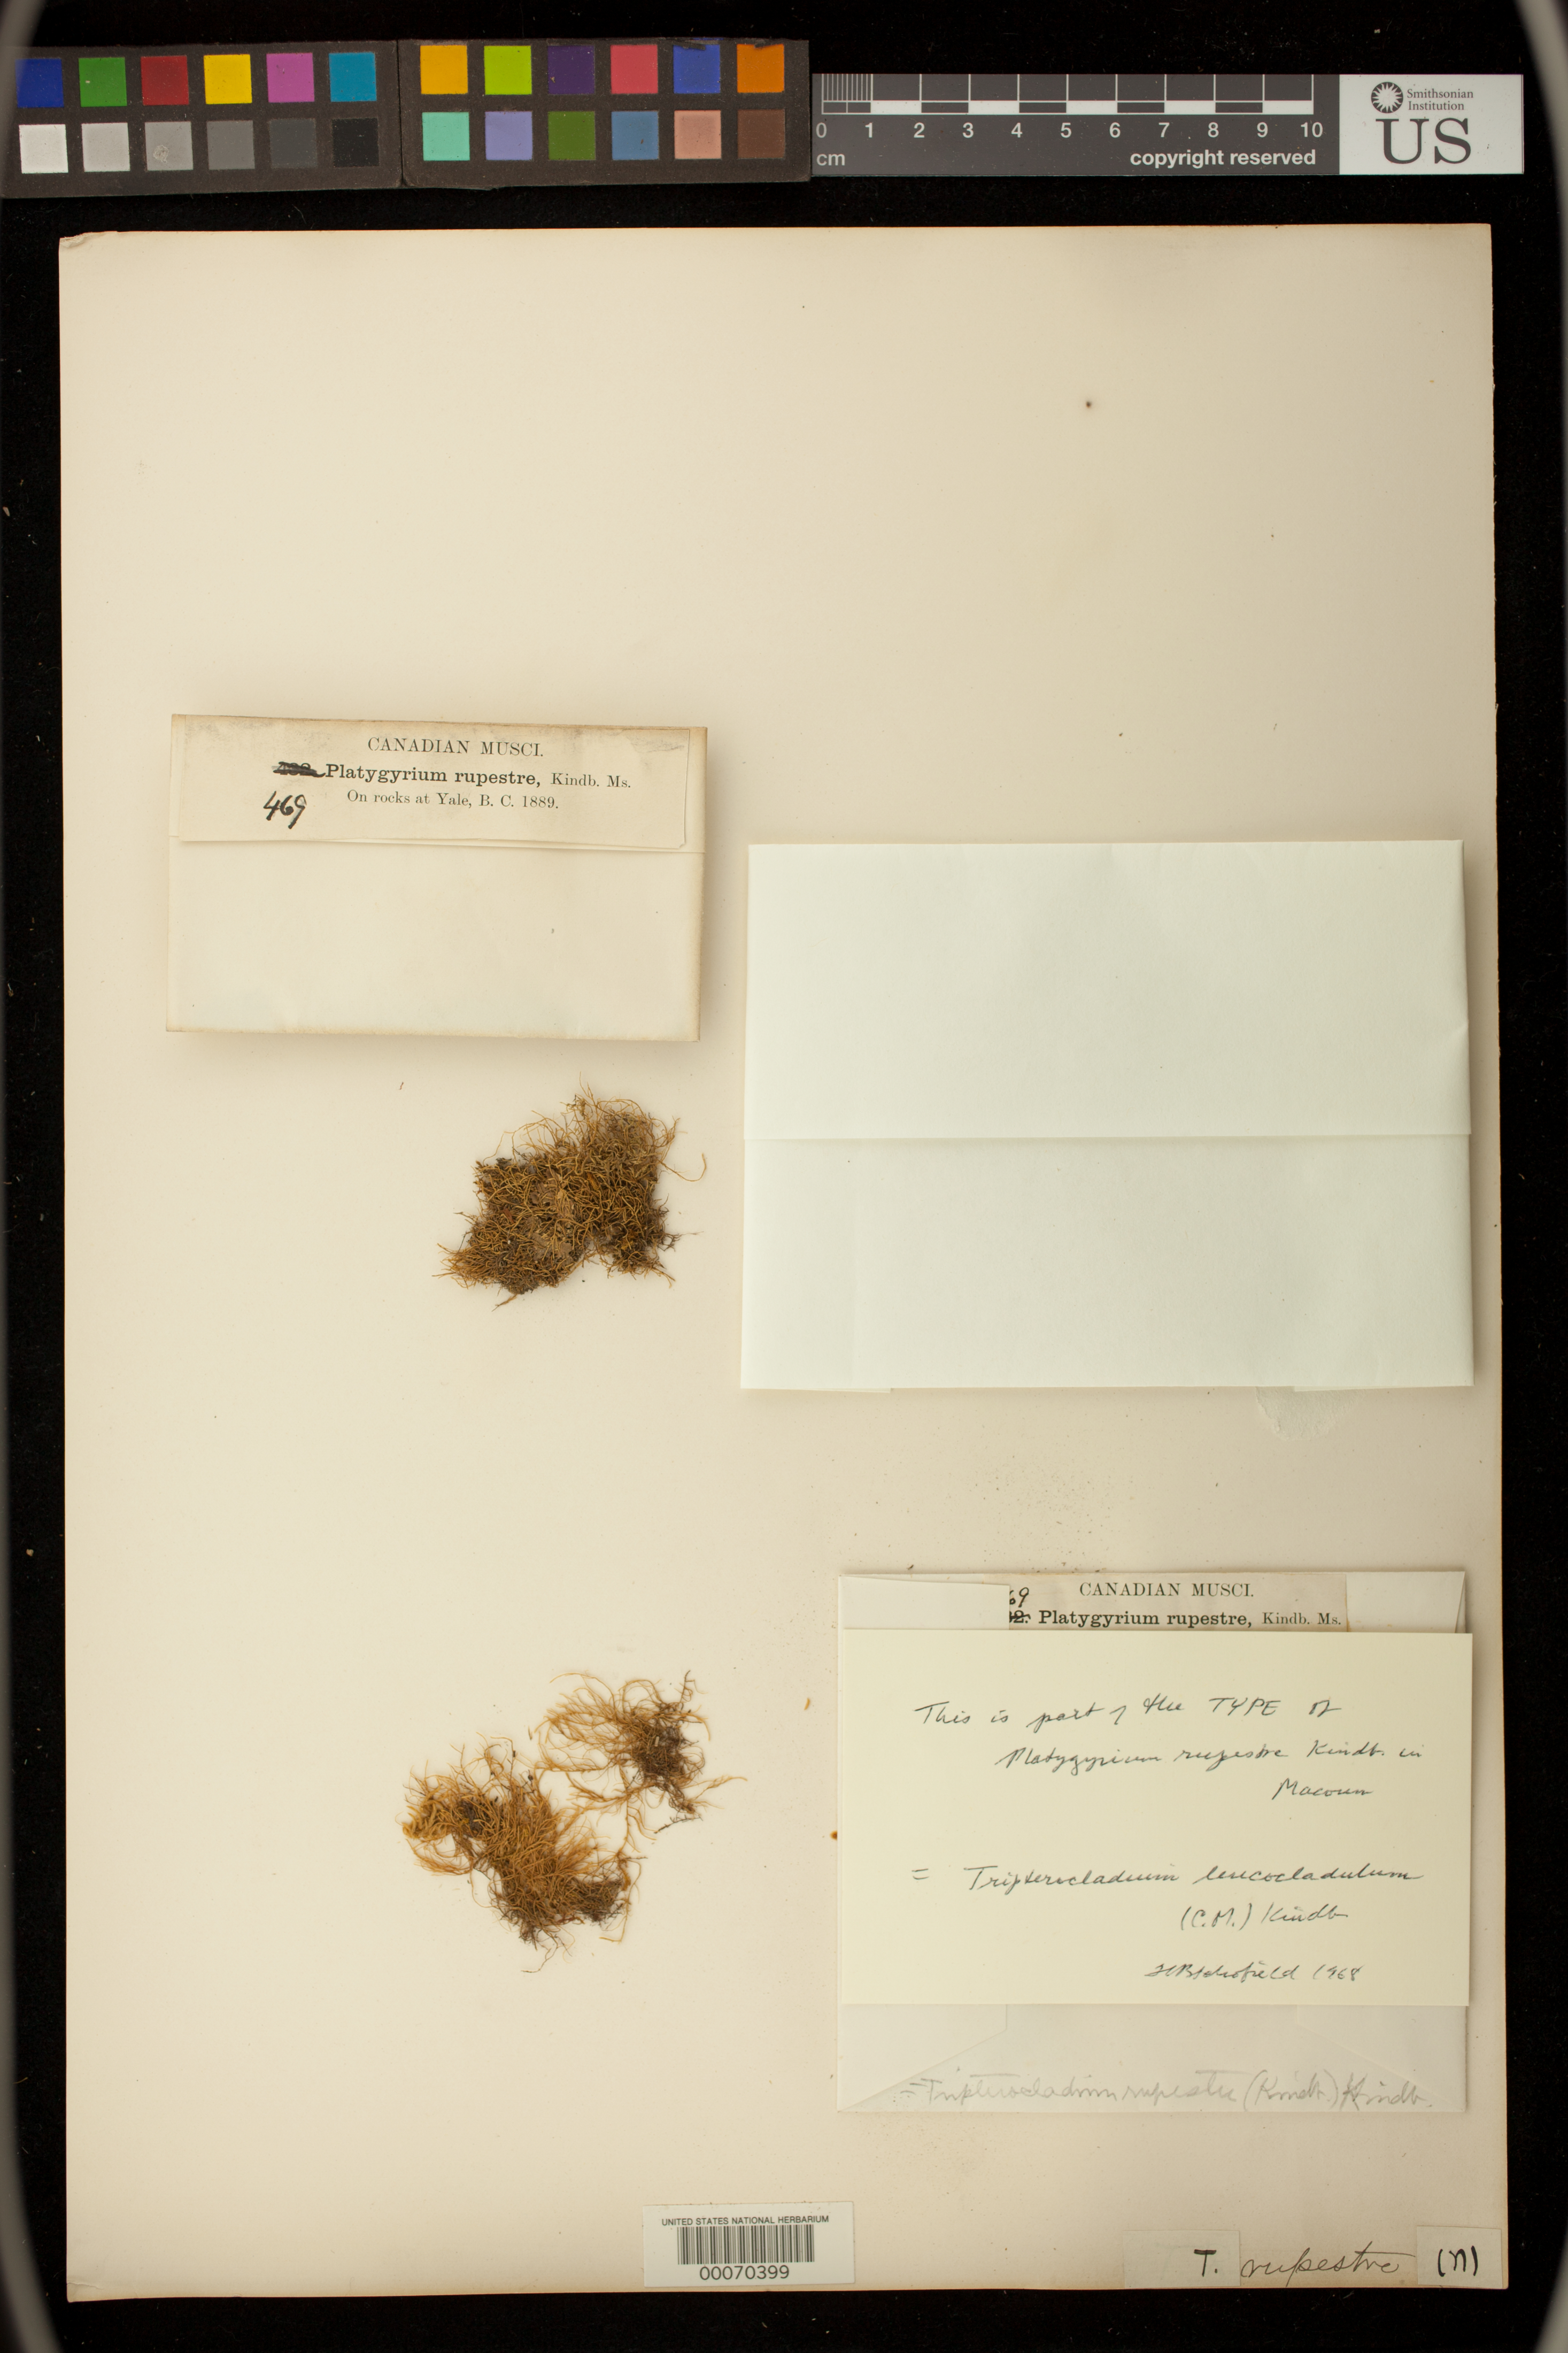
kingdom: Plantae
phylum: Bryophyta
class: Bryopsida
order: Hypnales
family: Pylaisiadelphaceae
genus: Platygyrium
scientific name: Platygyrium rupestre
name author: Kindb.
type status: Type Collection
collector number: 469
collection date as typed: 1889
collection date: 1889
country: Canada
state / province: British Columbia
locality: Yale.